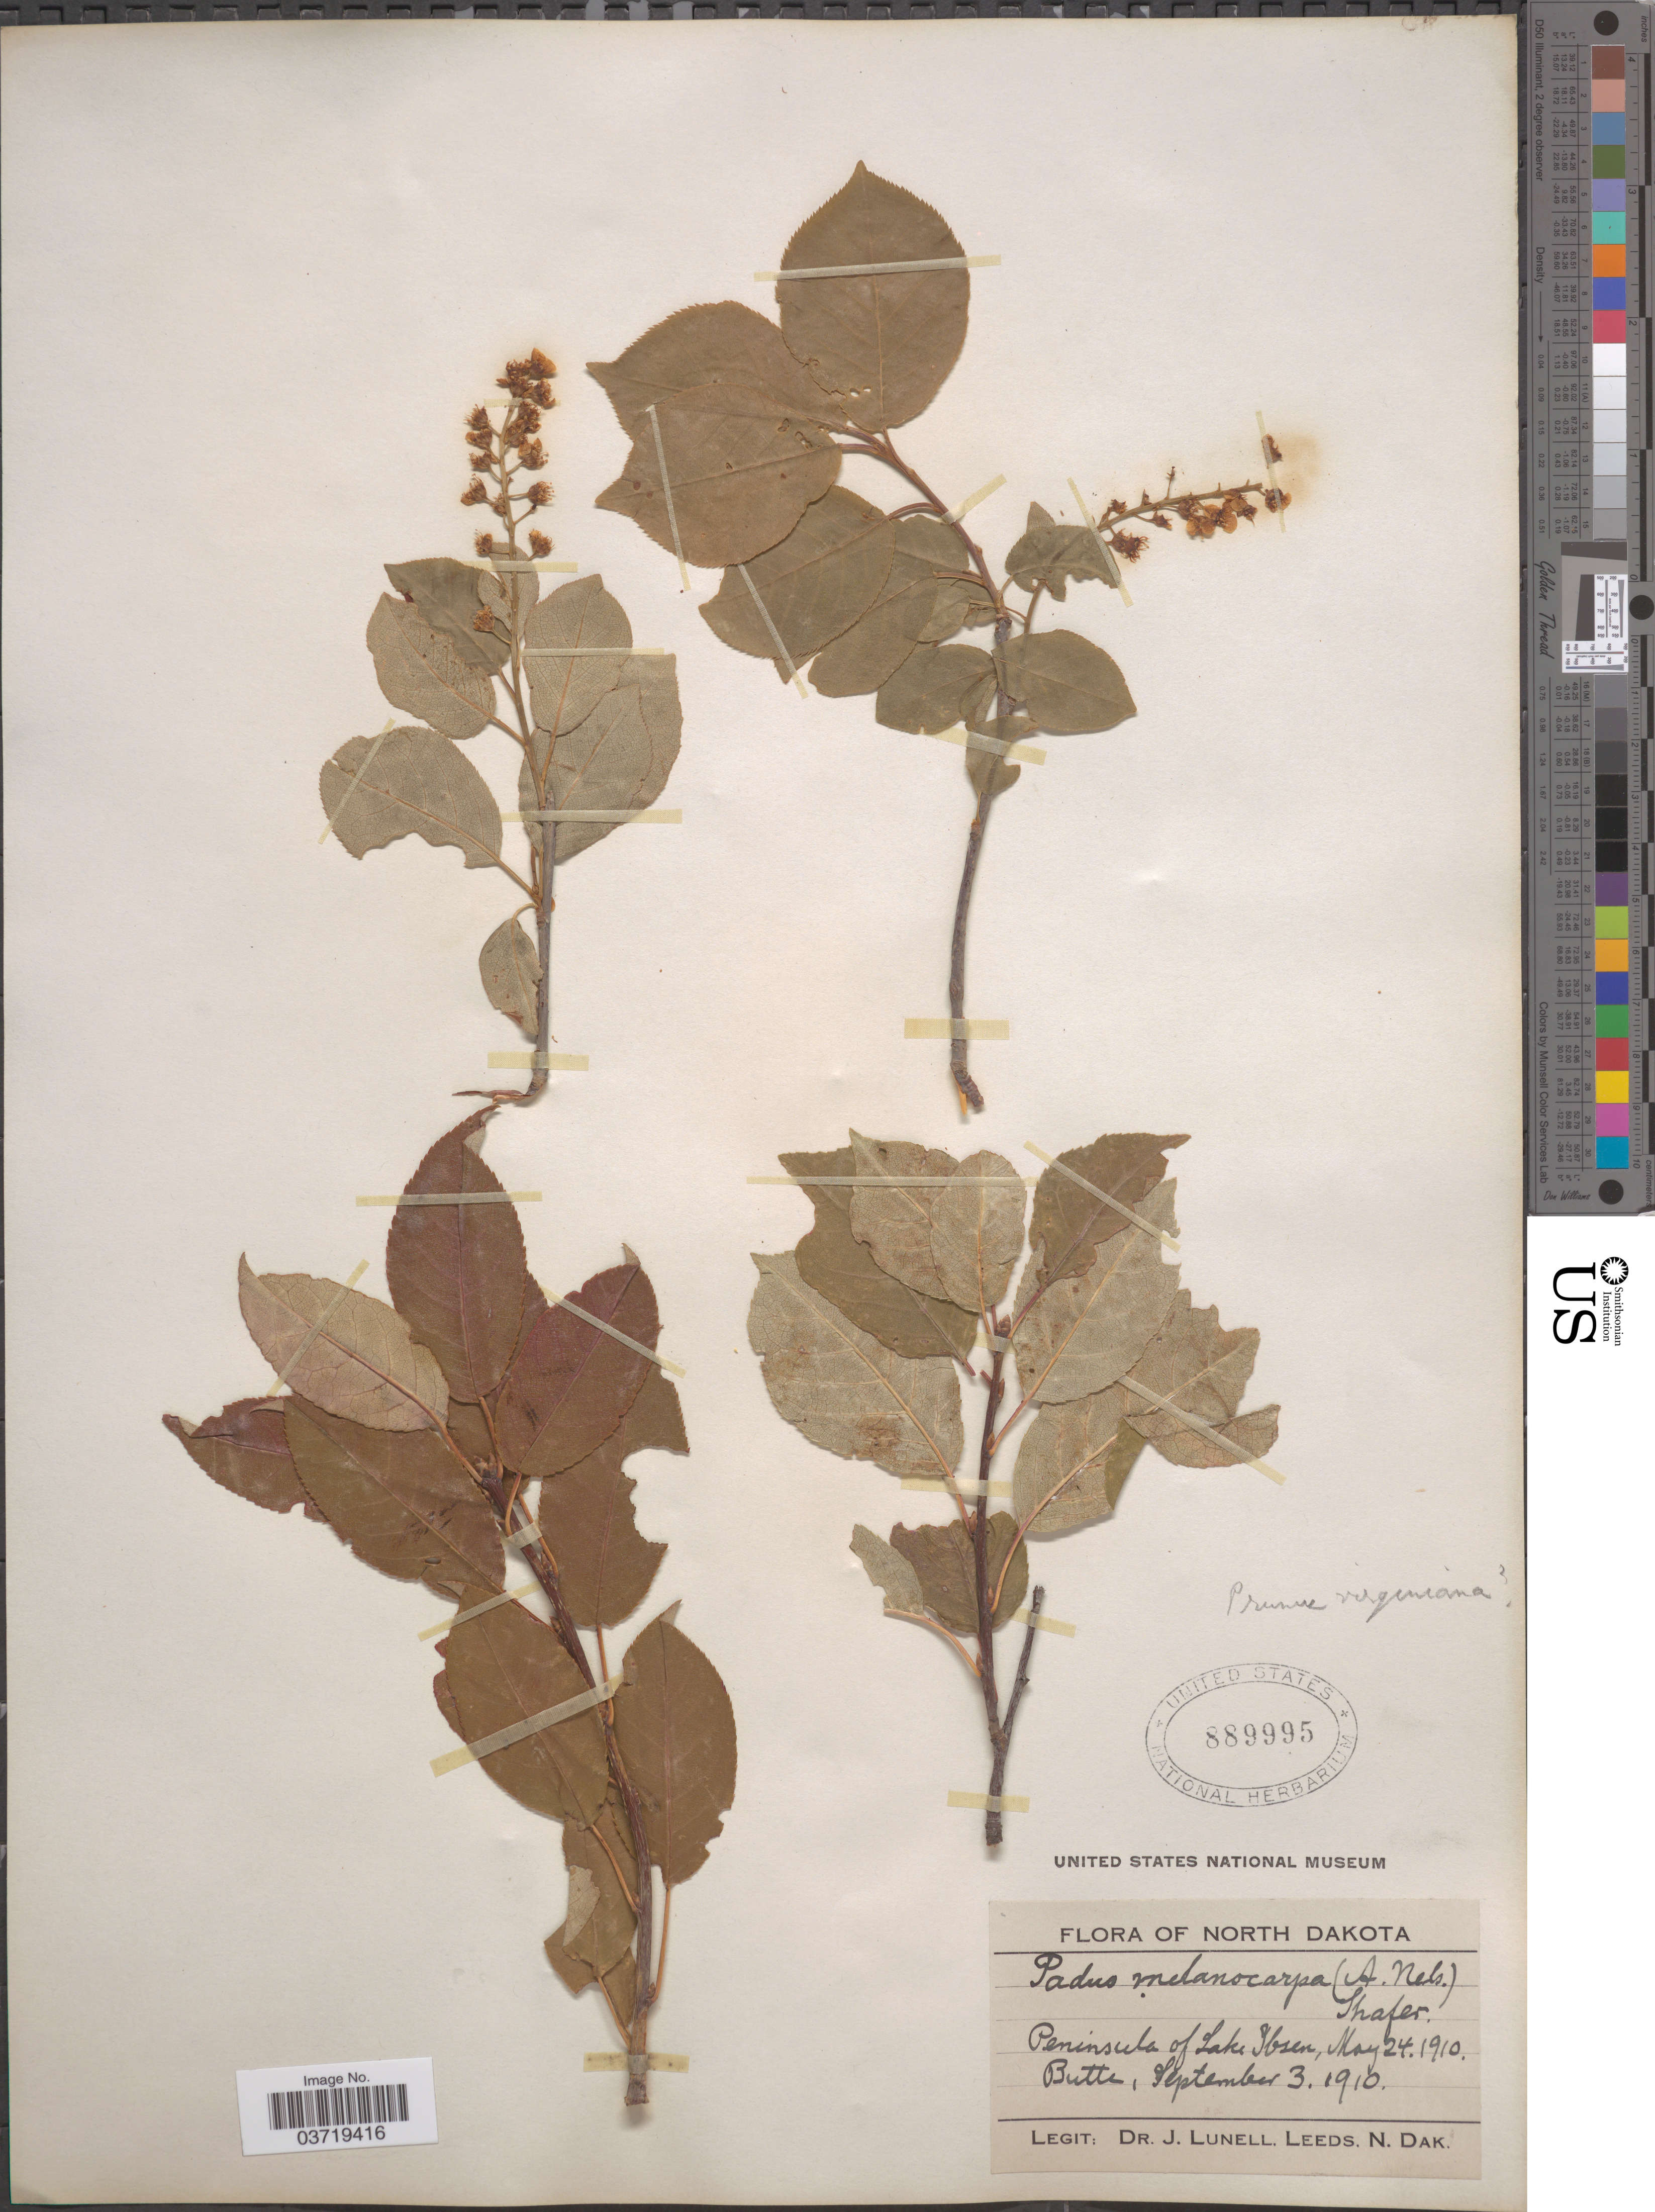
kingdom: Plantae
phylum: Tracheophyta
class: Magnoliopsida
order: Rosales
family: Rosaceae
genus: Prunus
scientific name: Prunus virginiana var. demissa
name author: (Nutt.) Torr.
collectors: J. Lunell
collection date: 1910-05-24/1910-09-03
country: United States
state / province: North Dakota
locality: Peninsula of Lake Ibsen. Butte.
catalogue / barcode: US 889995